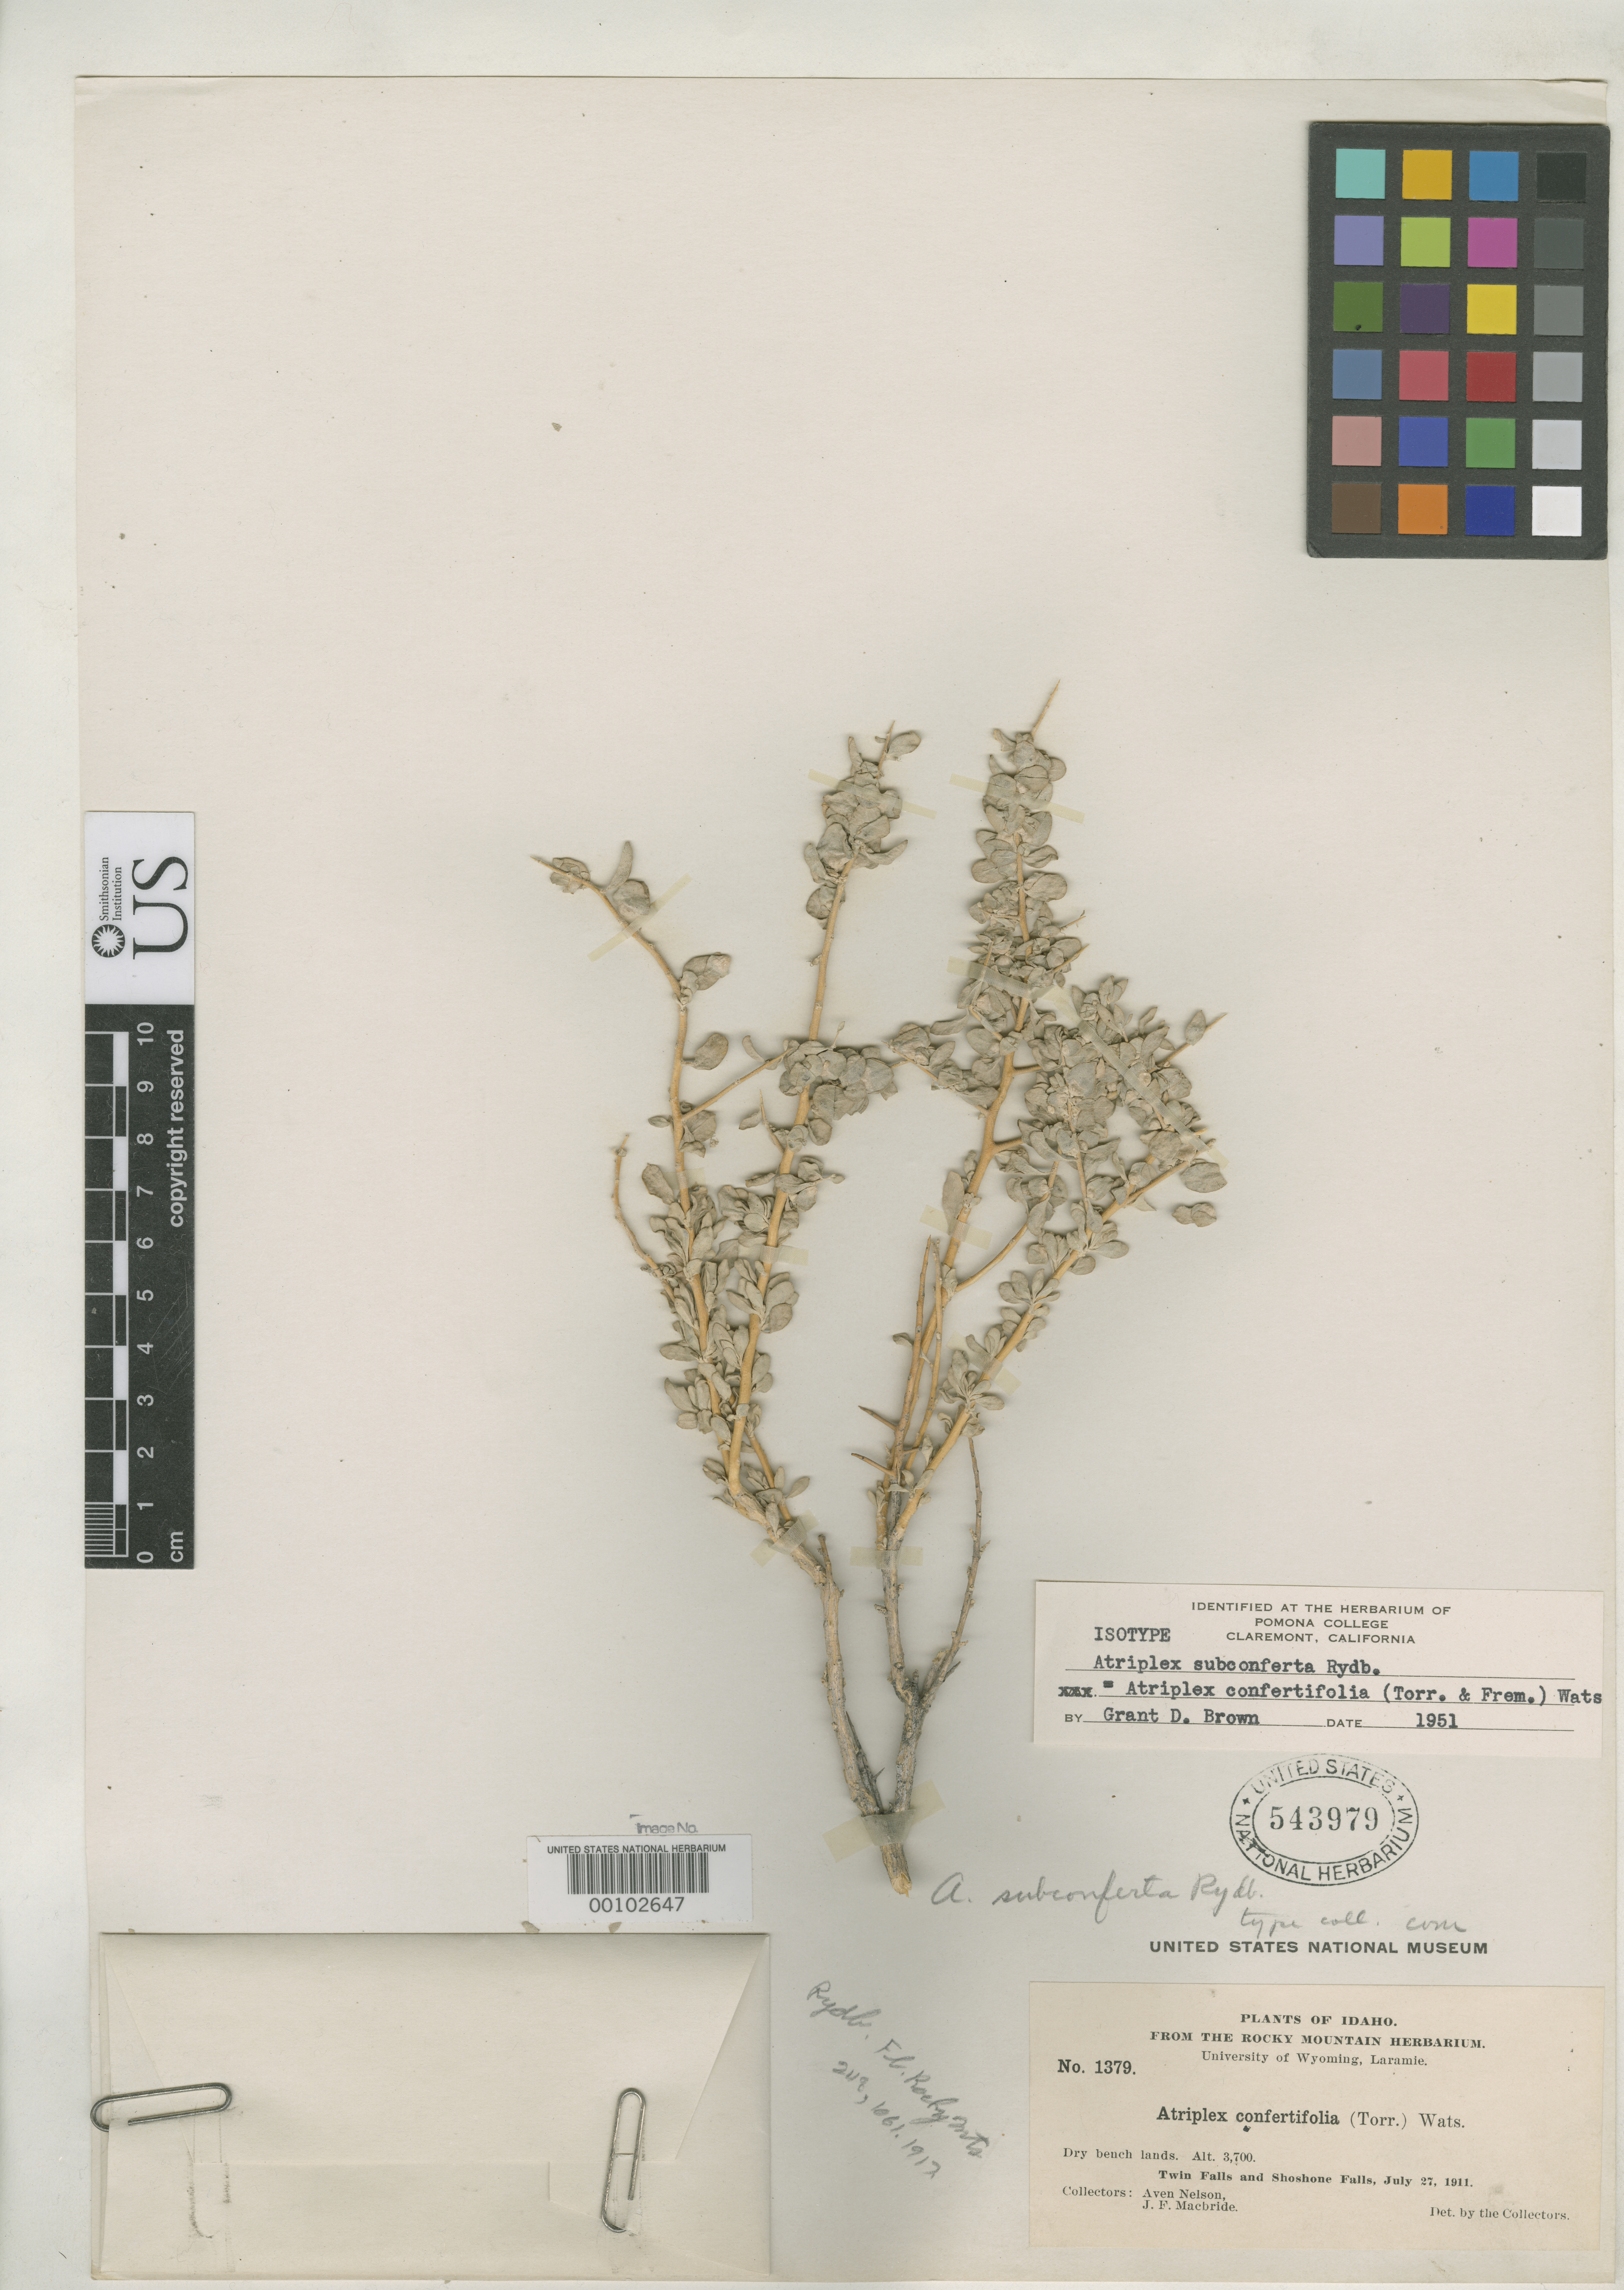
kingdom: Plantae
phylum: Tracheophyta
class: Magnoliopsida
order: Caryophyllales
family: Amaranthaceae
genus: Atriplex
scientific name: Atriplex subconferta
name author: Rydb.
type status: Isotype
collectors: A. Nelson & J. F. Macbride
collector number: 1379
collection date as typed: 27 Jul 1911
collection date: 1911-07-27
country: United States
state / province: Idaho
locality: Twin Falls and Shoshone Falls.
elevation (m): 3700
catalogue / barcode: US 543979